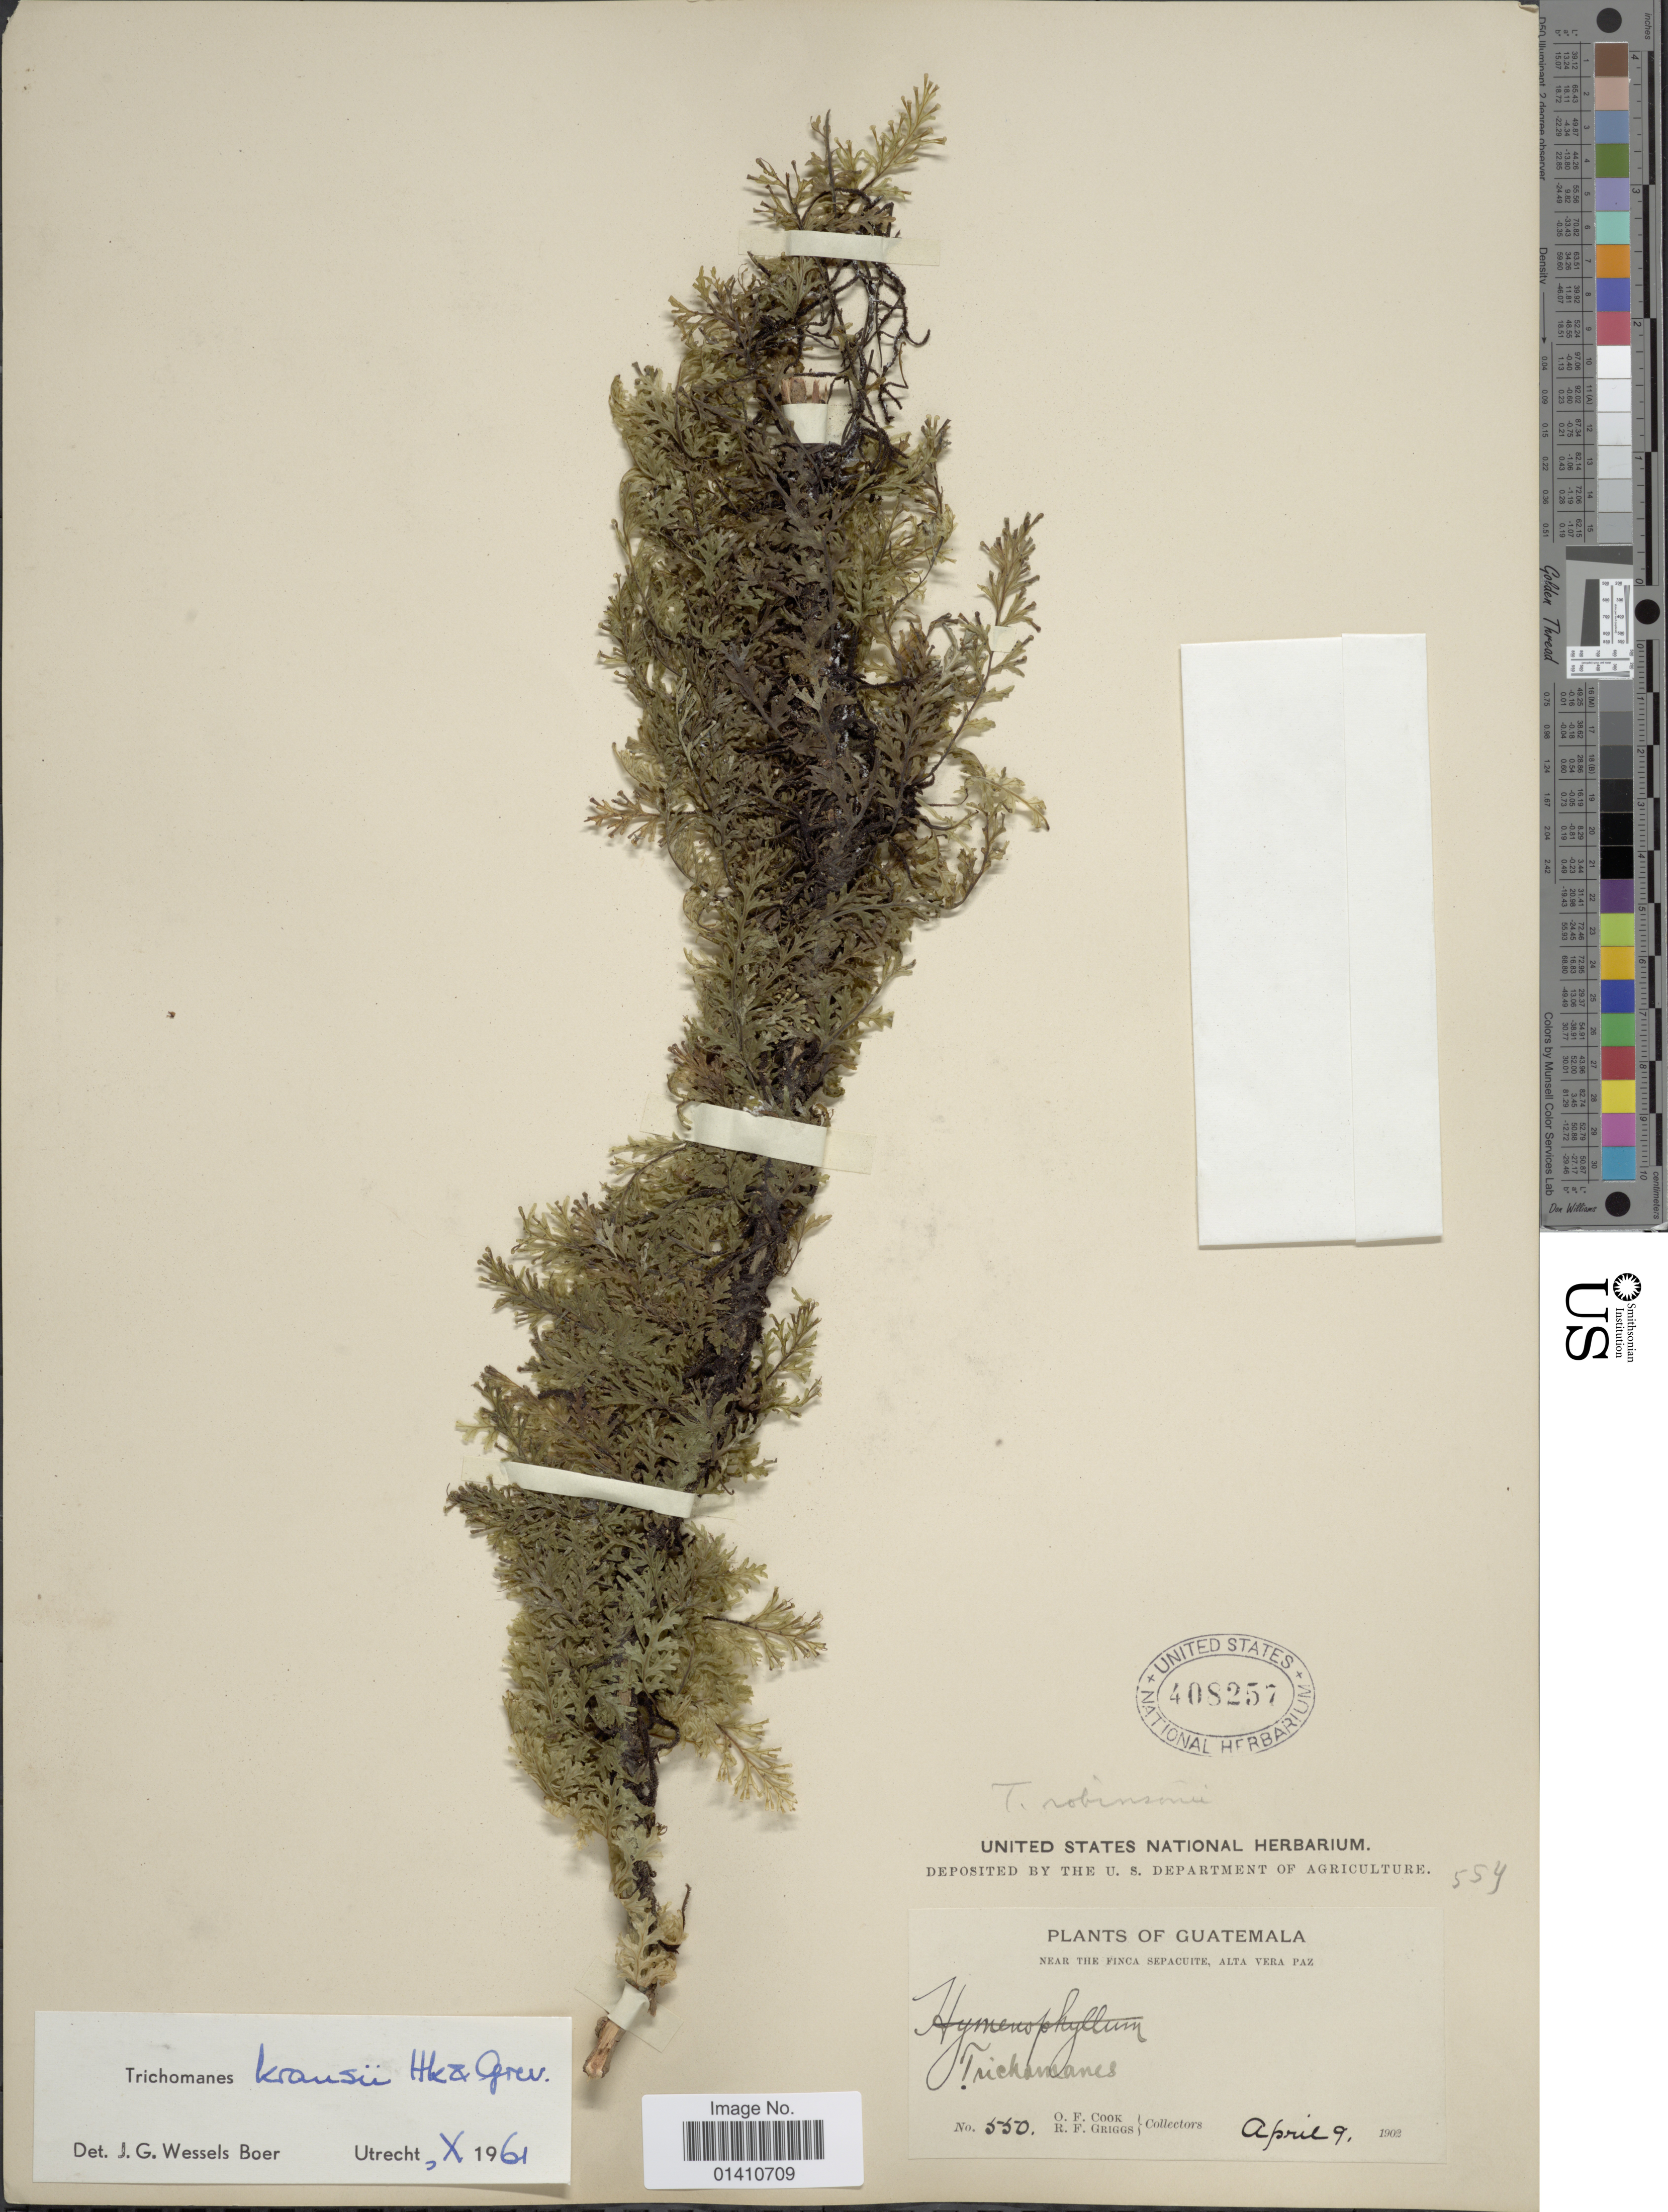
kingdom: Plantae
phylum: Tracheophyta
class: Polypodiopsida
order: Hymenophyllales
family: Hymenophyllaceae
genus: Didymoglossum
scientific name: Didymoglossum kraussii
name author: (Hook. & Grev.) C. Presl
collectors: O. F. Cook & R. F. Griggs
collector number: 550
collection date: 1902-04-09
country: Guatemala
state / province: Alta Verapaz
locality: Near the Finca Sepacuite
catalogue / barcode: US 408257